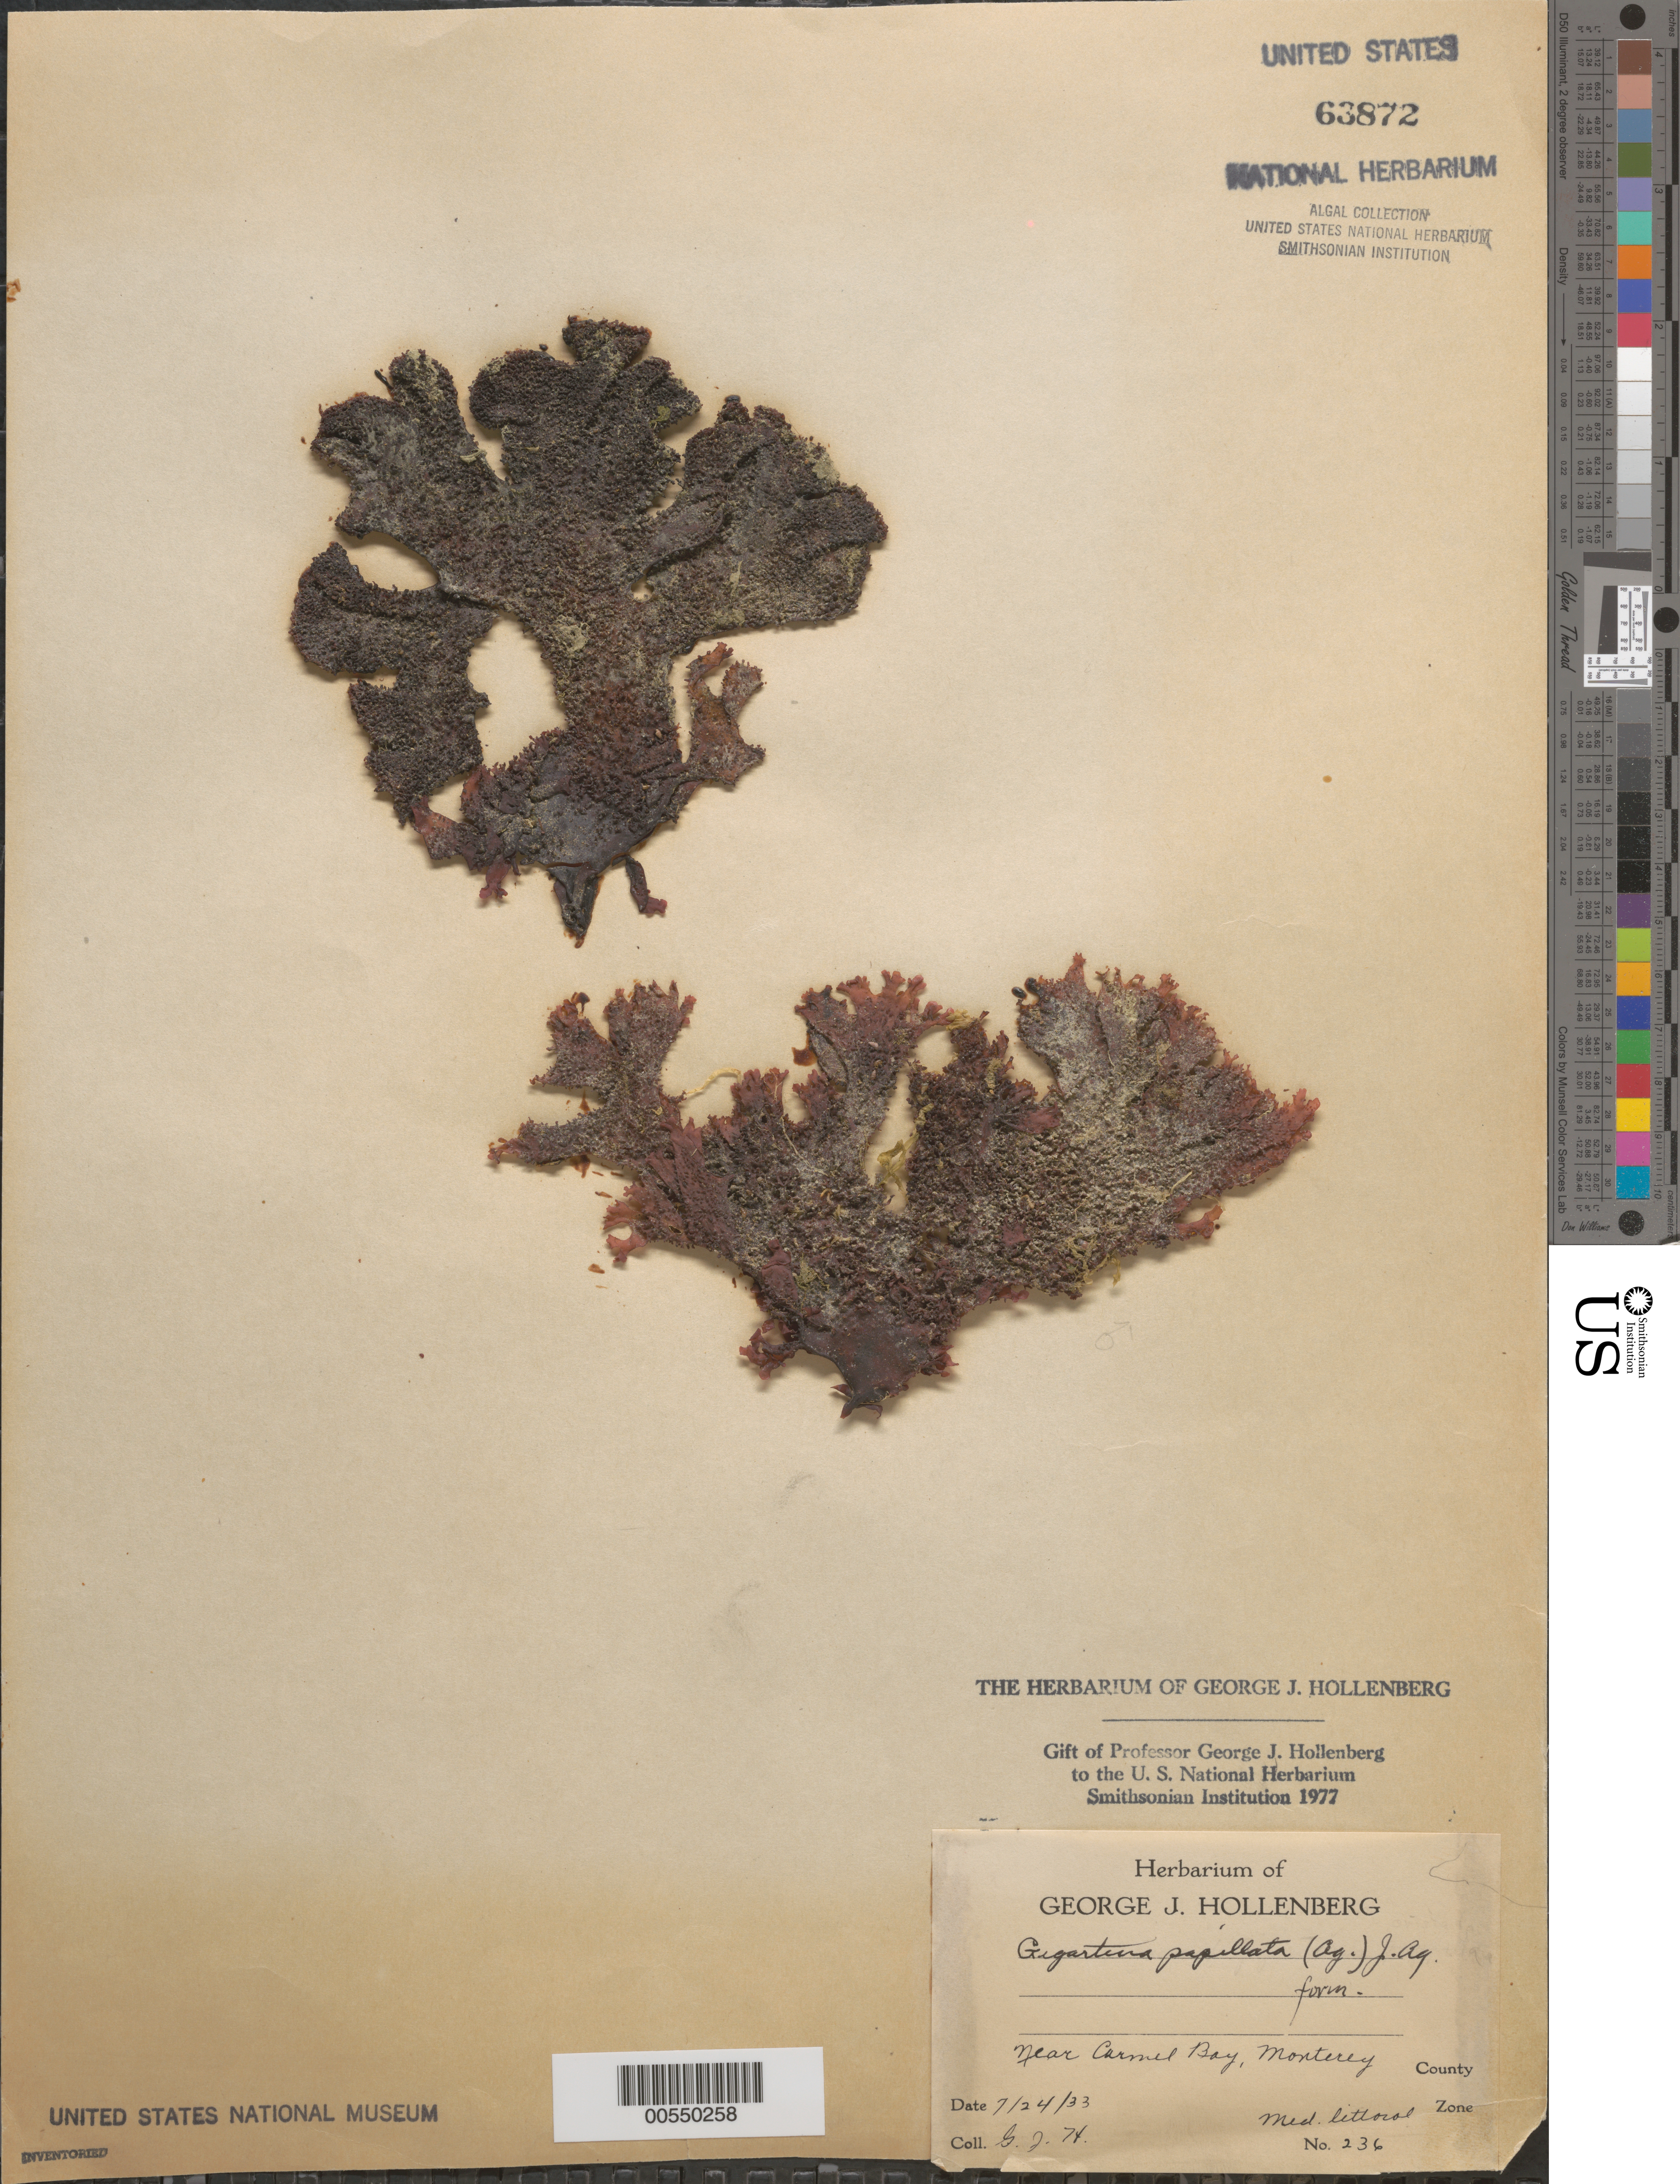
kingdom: Plantae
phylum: Rhodophyta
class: Florideophyceae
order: Gigartinales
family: Phyllophoraceae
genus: Mastocarpus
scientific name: Mastocarpus papillatus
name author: (C. Agardh) Kütz.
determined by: Algae name updating Project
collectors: G. Hollenberg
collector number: GJH 236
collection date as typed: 24 Jul 1933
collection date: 1933-07-24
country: United States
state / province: California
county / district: Monterey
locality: Near Carmel Bay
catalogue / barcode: US 63872